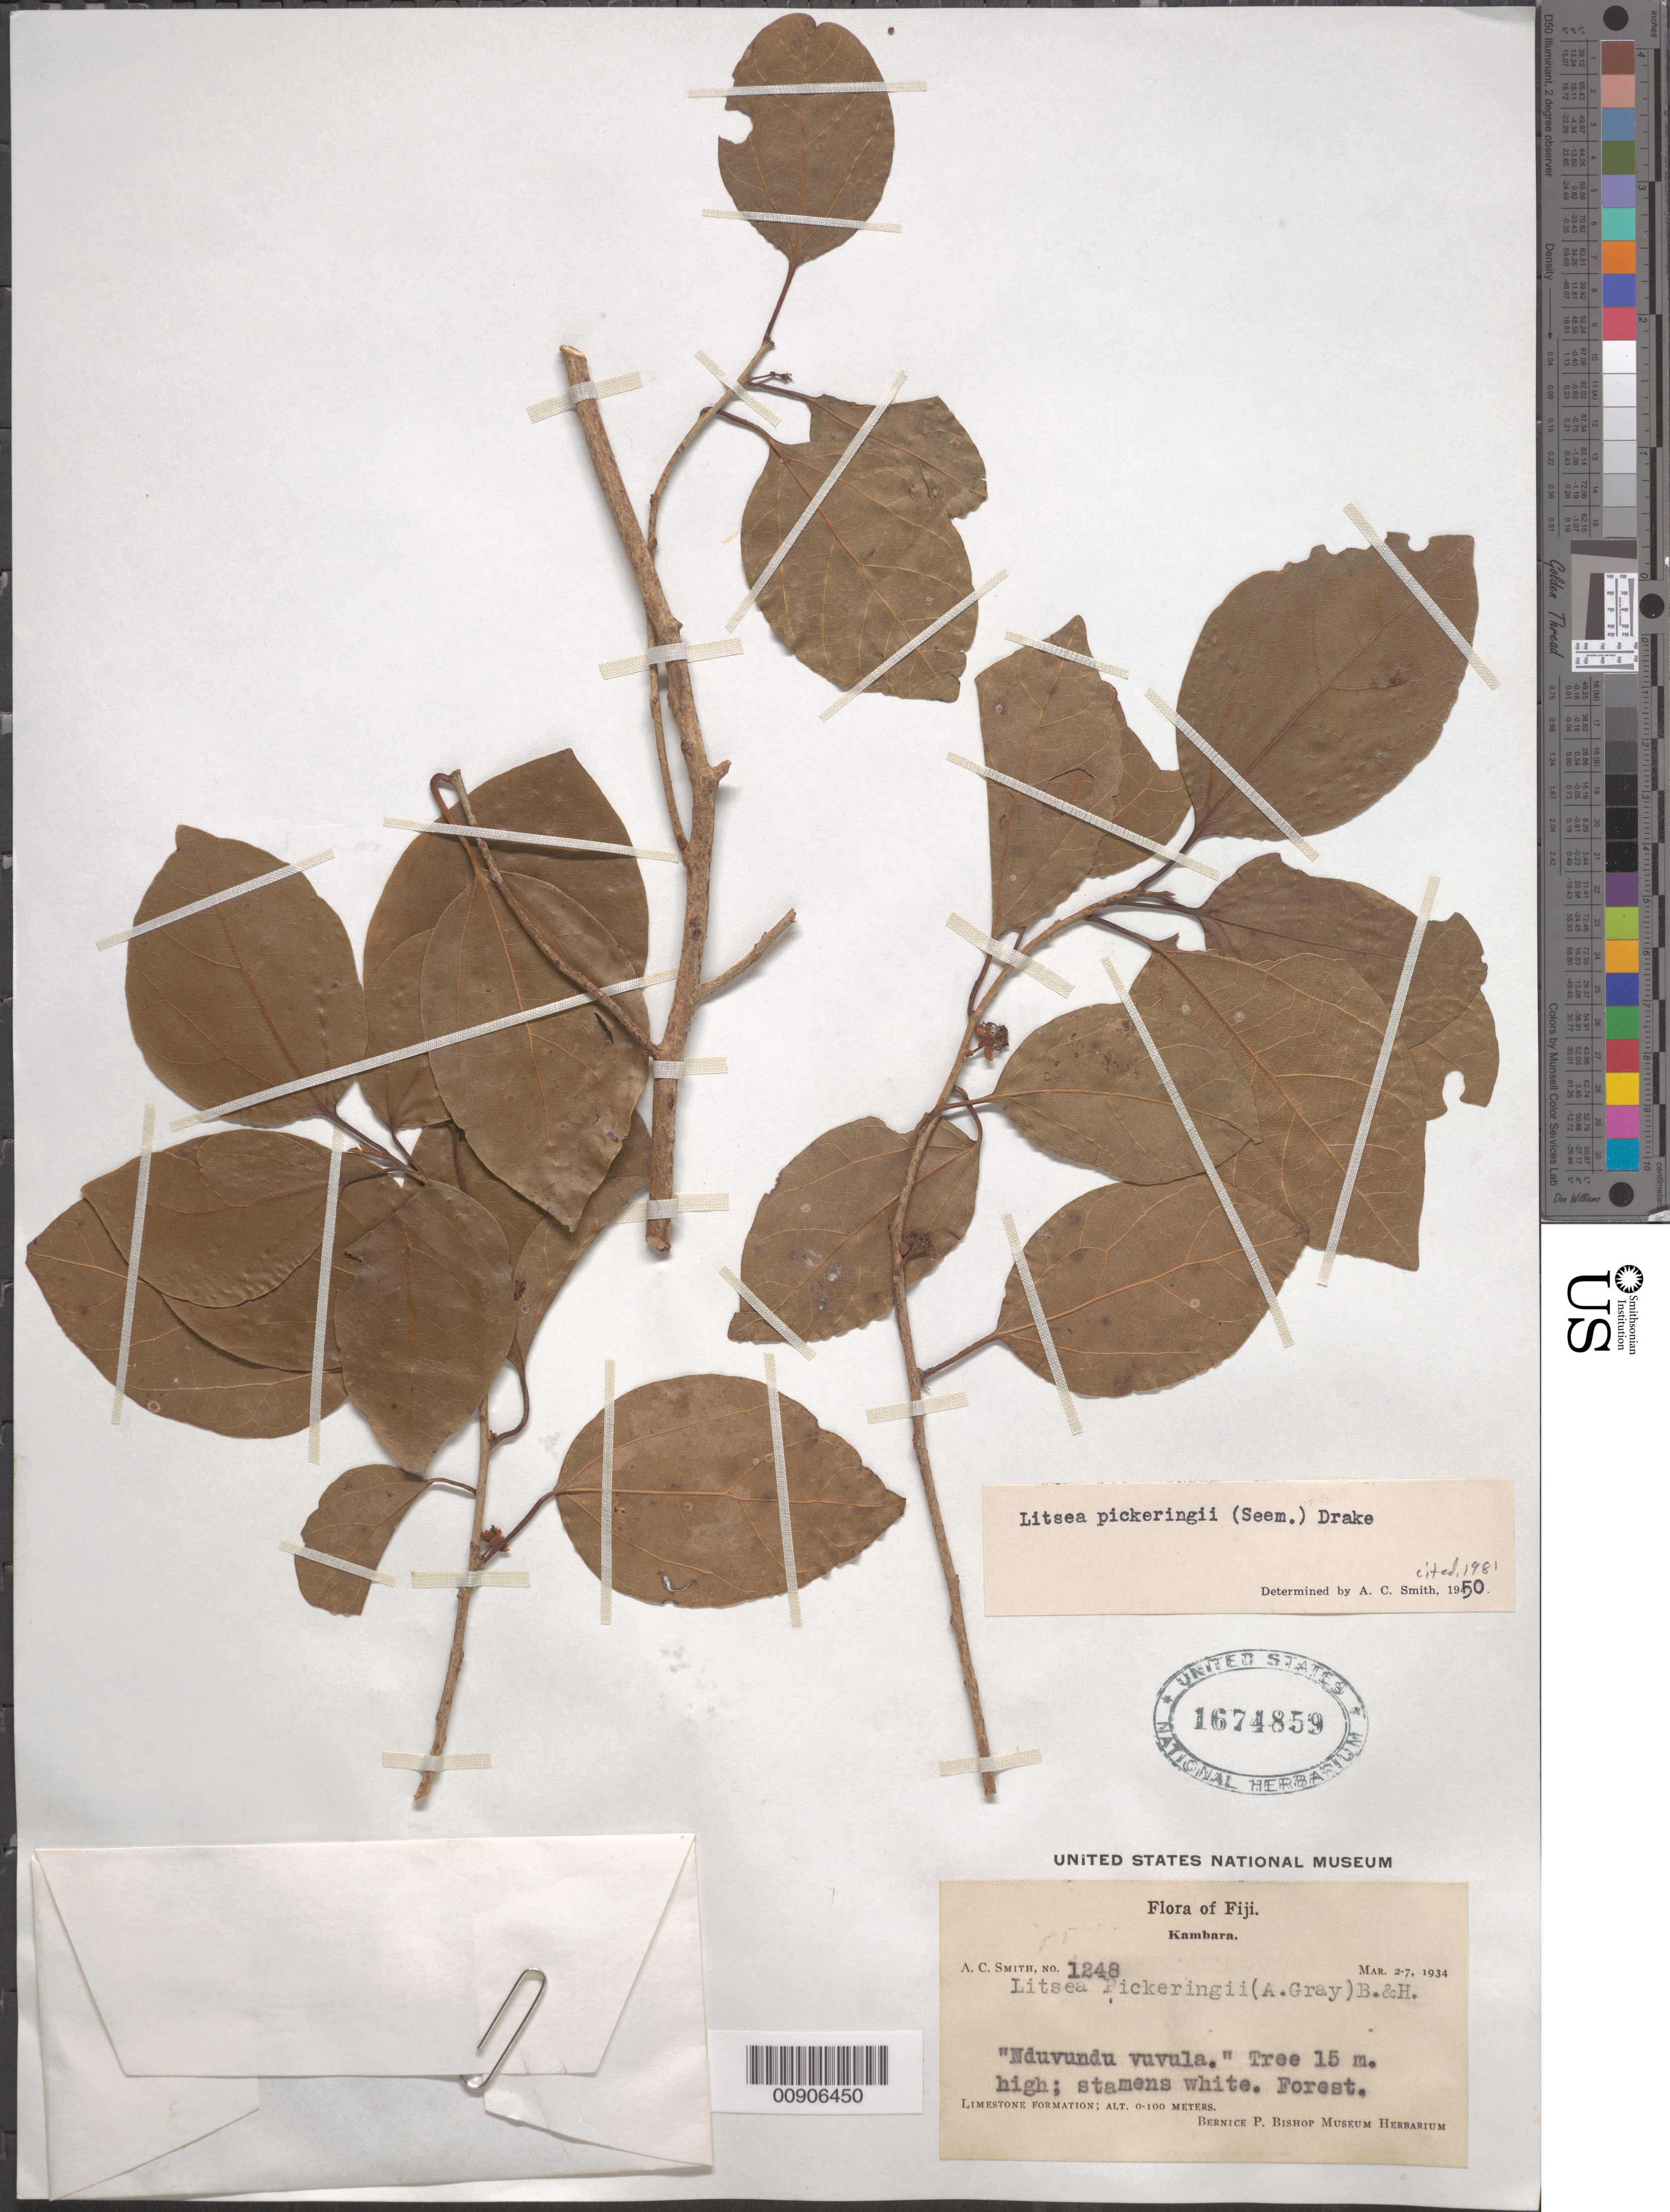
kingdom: Plantae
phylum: Tracheophyta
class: Magnoliopsida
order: Laurales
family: Lauraceae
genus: Litsea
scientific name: Litsea pickeringii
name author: Benth. & Hook. f. ex Drake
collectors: C. A. Smith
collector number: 1248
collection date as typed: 02 Mar 1934 to 07 Mar 1934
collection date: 1934-03-02/1934-03-07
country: Fiji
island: Kabara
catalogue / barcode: US 1674859